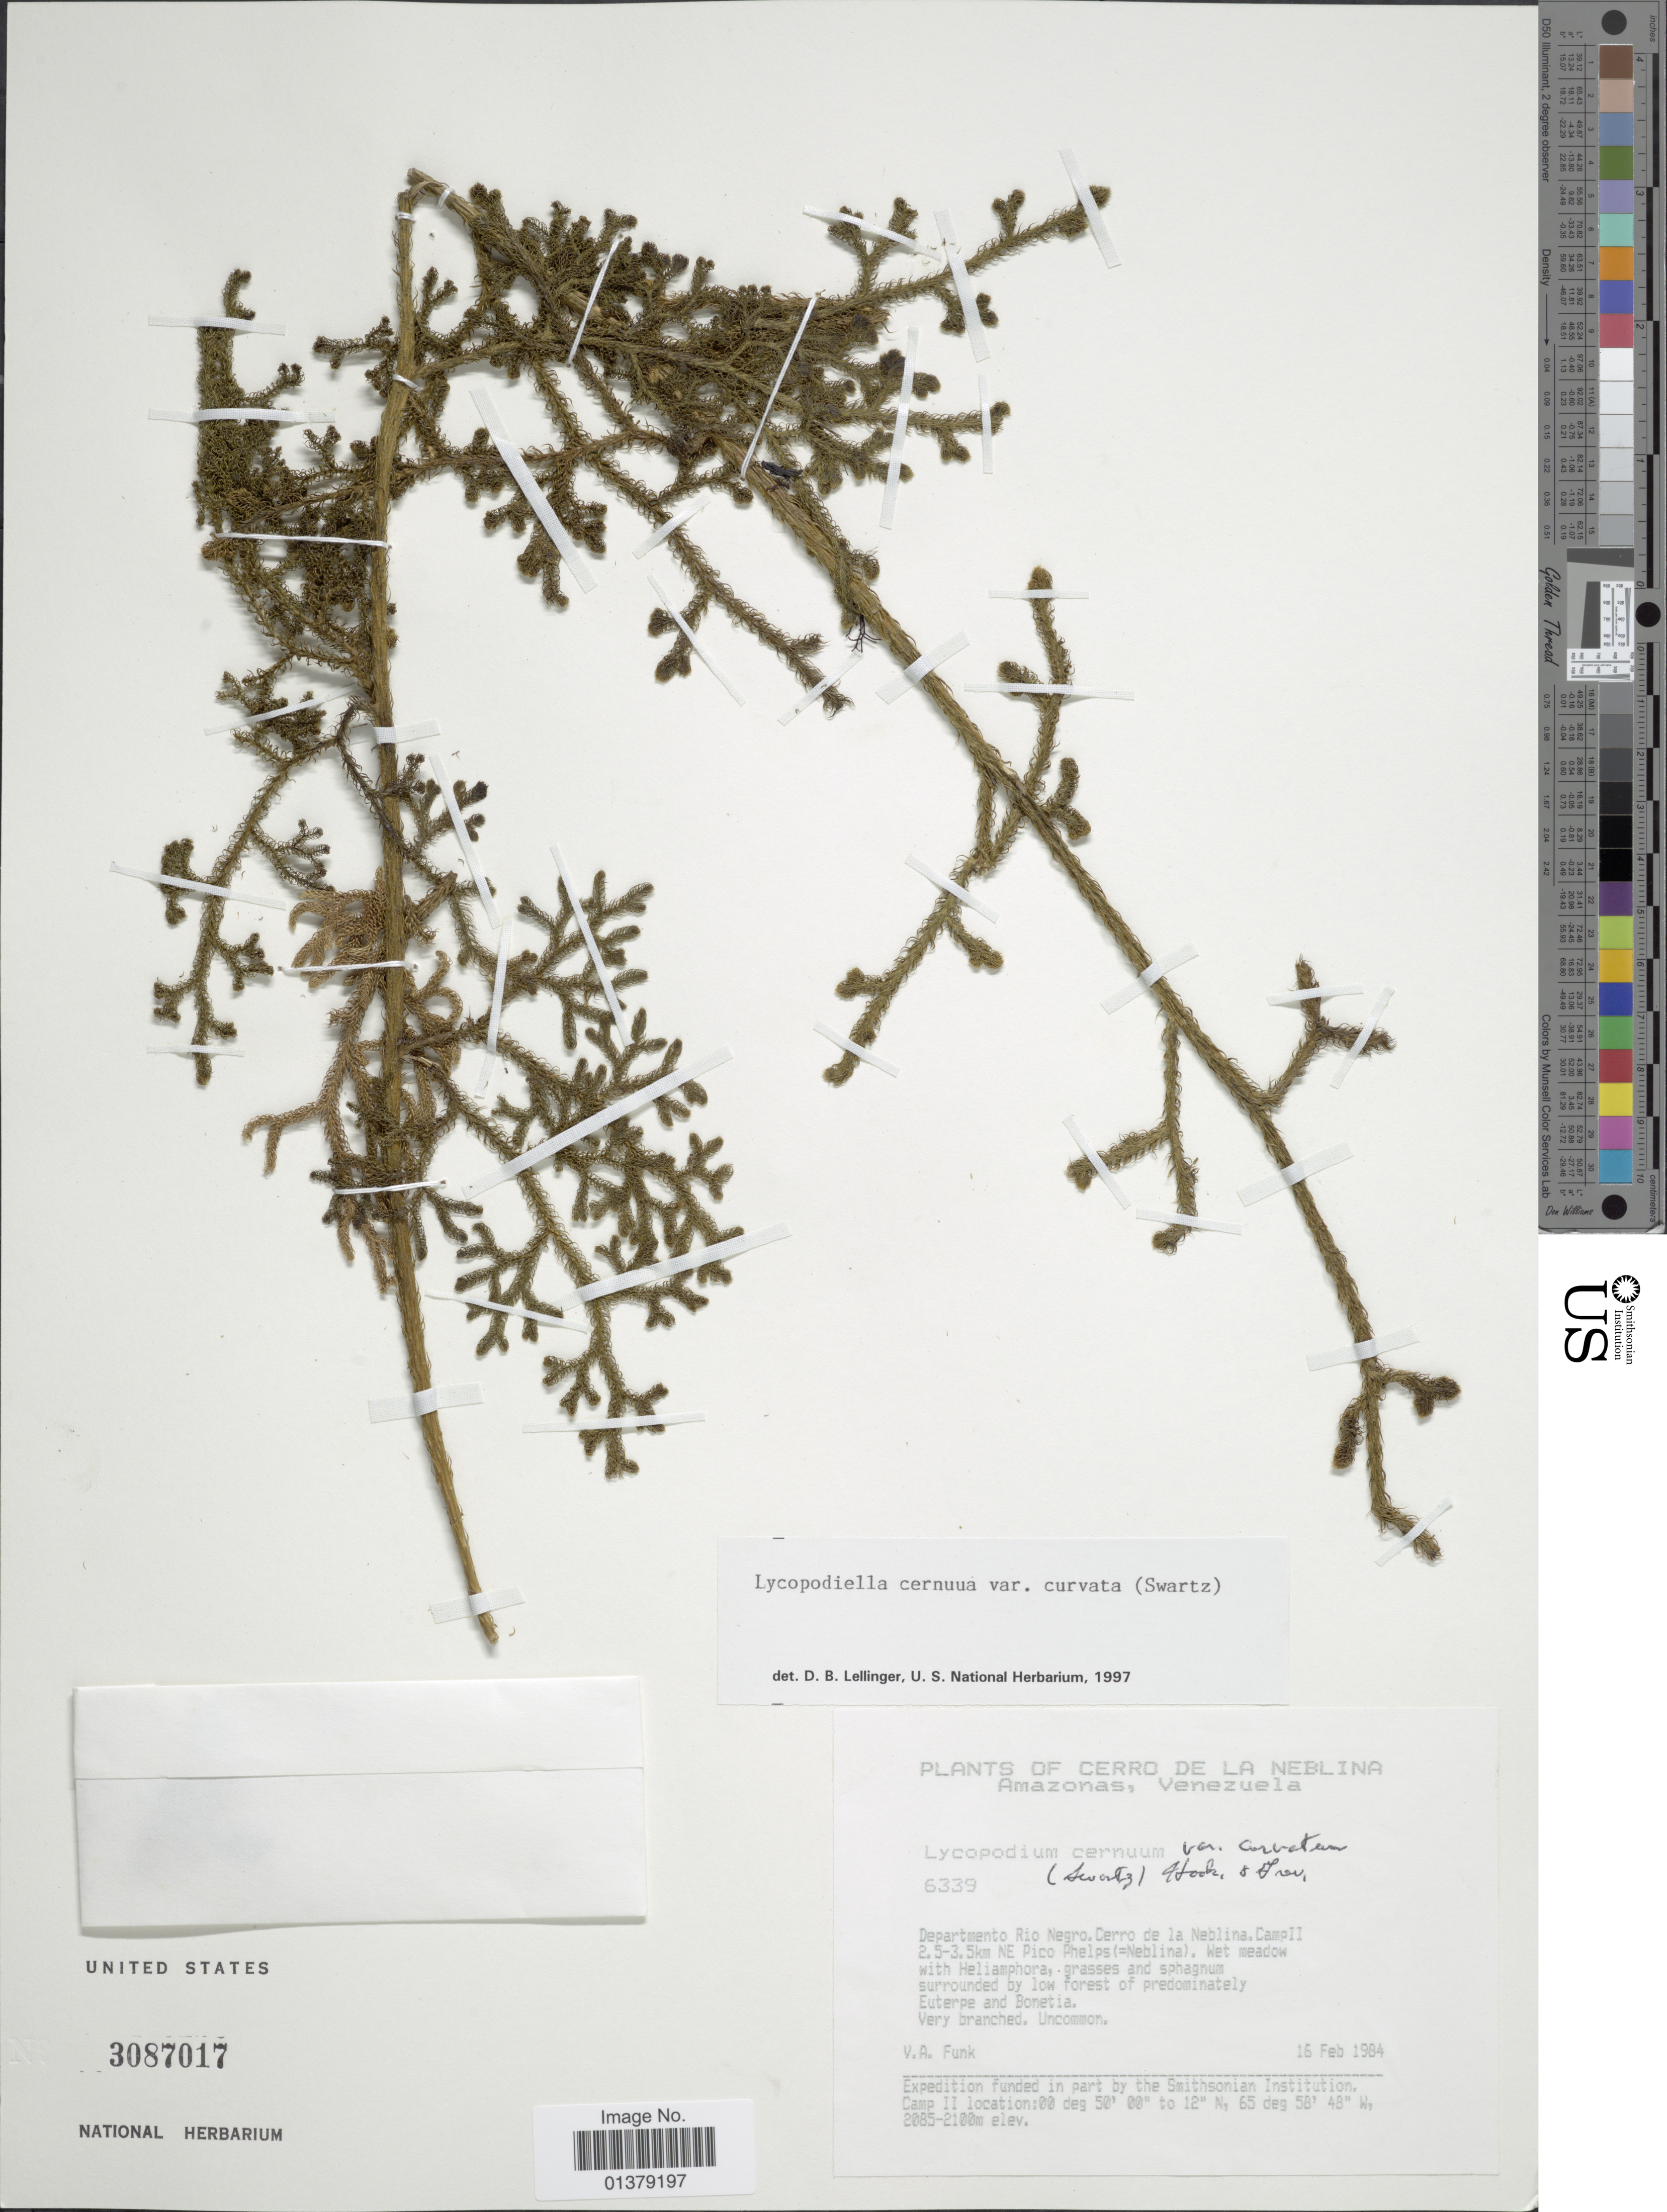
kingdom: Plantae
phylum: Tracheophyta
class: Lycopodiopsida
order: Lycopodiales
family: Lycopodiaceae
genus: Palhinhaea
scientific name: Palhinhaea curvata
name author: (Sw.) Holub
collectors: V. Funk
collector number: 6339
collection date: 1984-02-16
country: Venezuela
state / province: Amazonas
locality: Cerro de la Neblina, Depatmento Rio Negro, cerro de la Neblina, CamII 2.5-3.5 km NE Pico Phelps (=Nblina)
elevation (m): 2085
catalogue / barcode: US 3087017